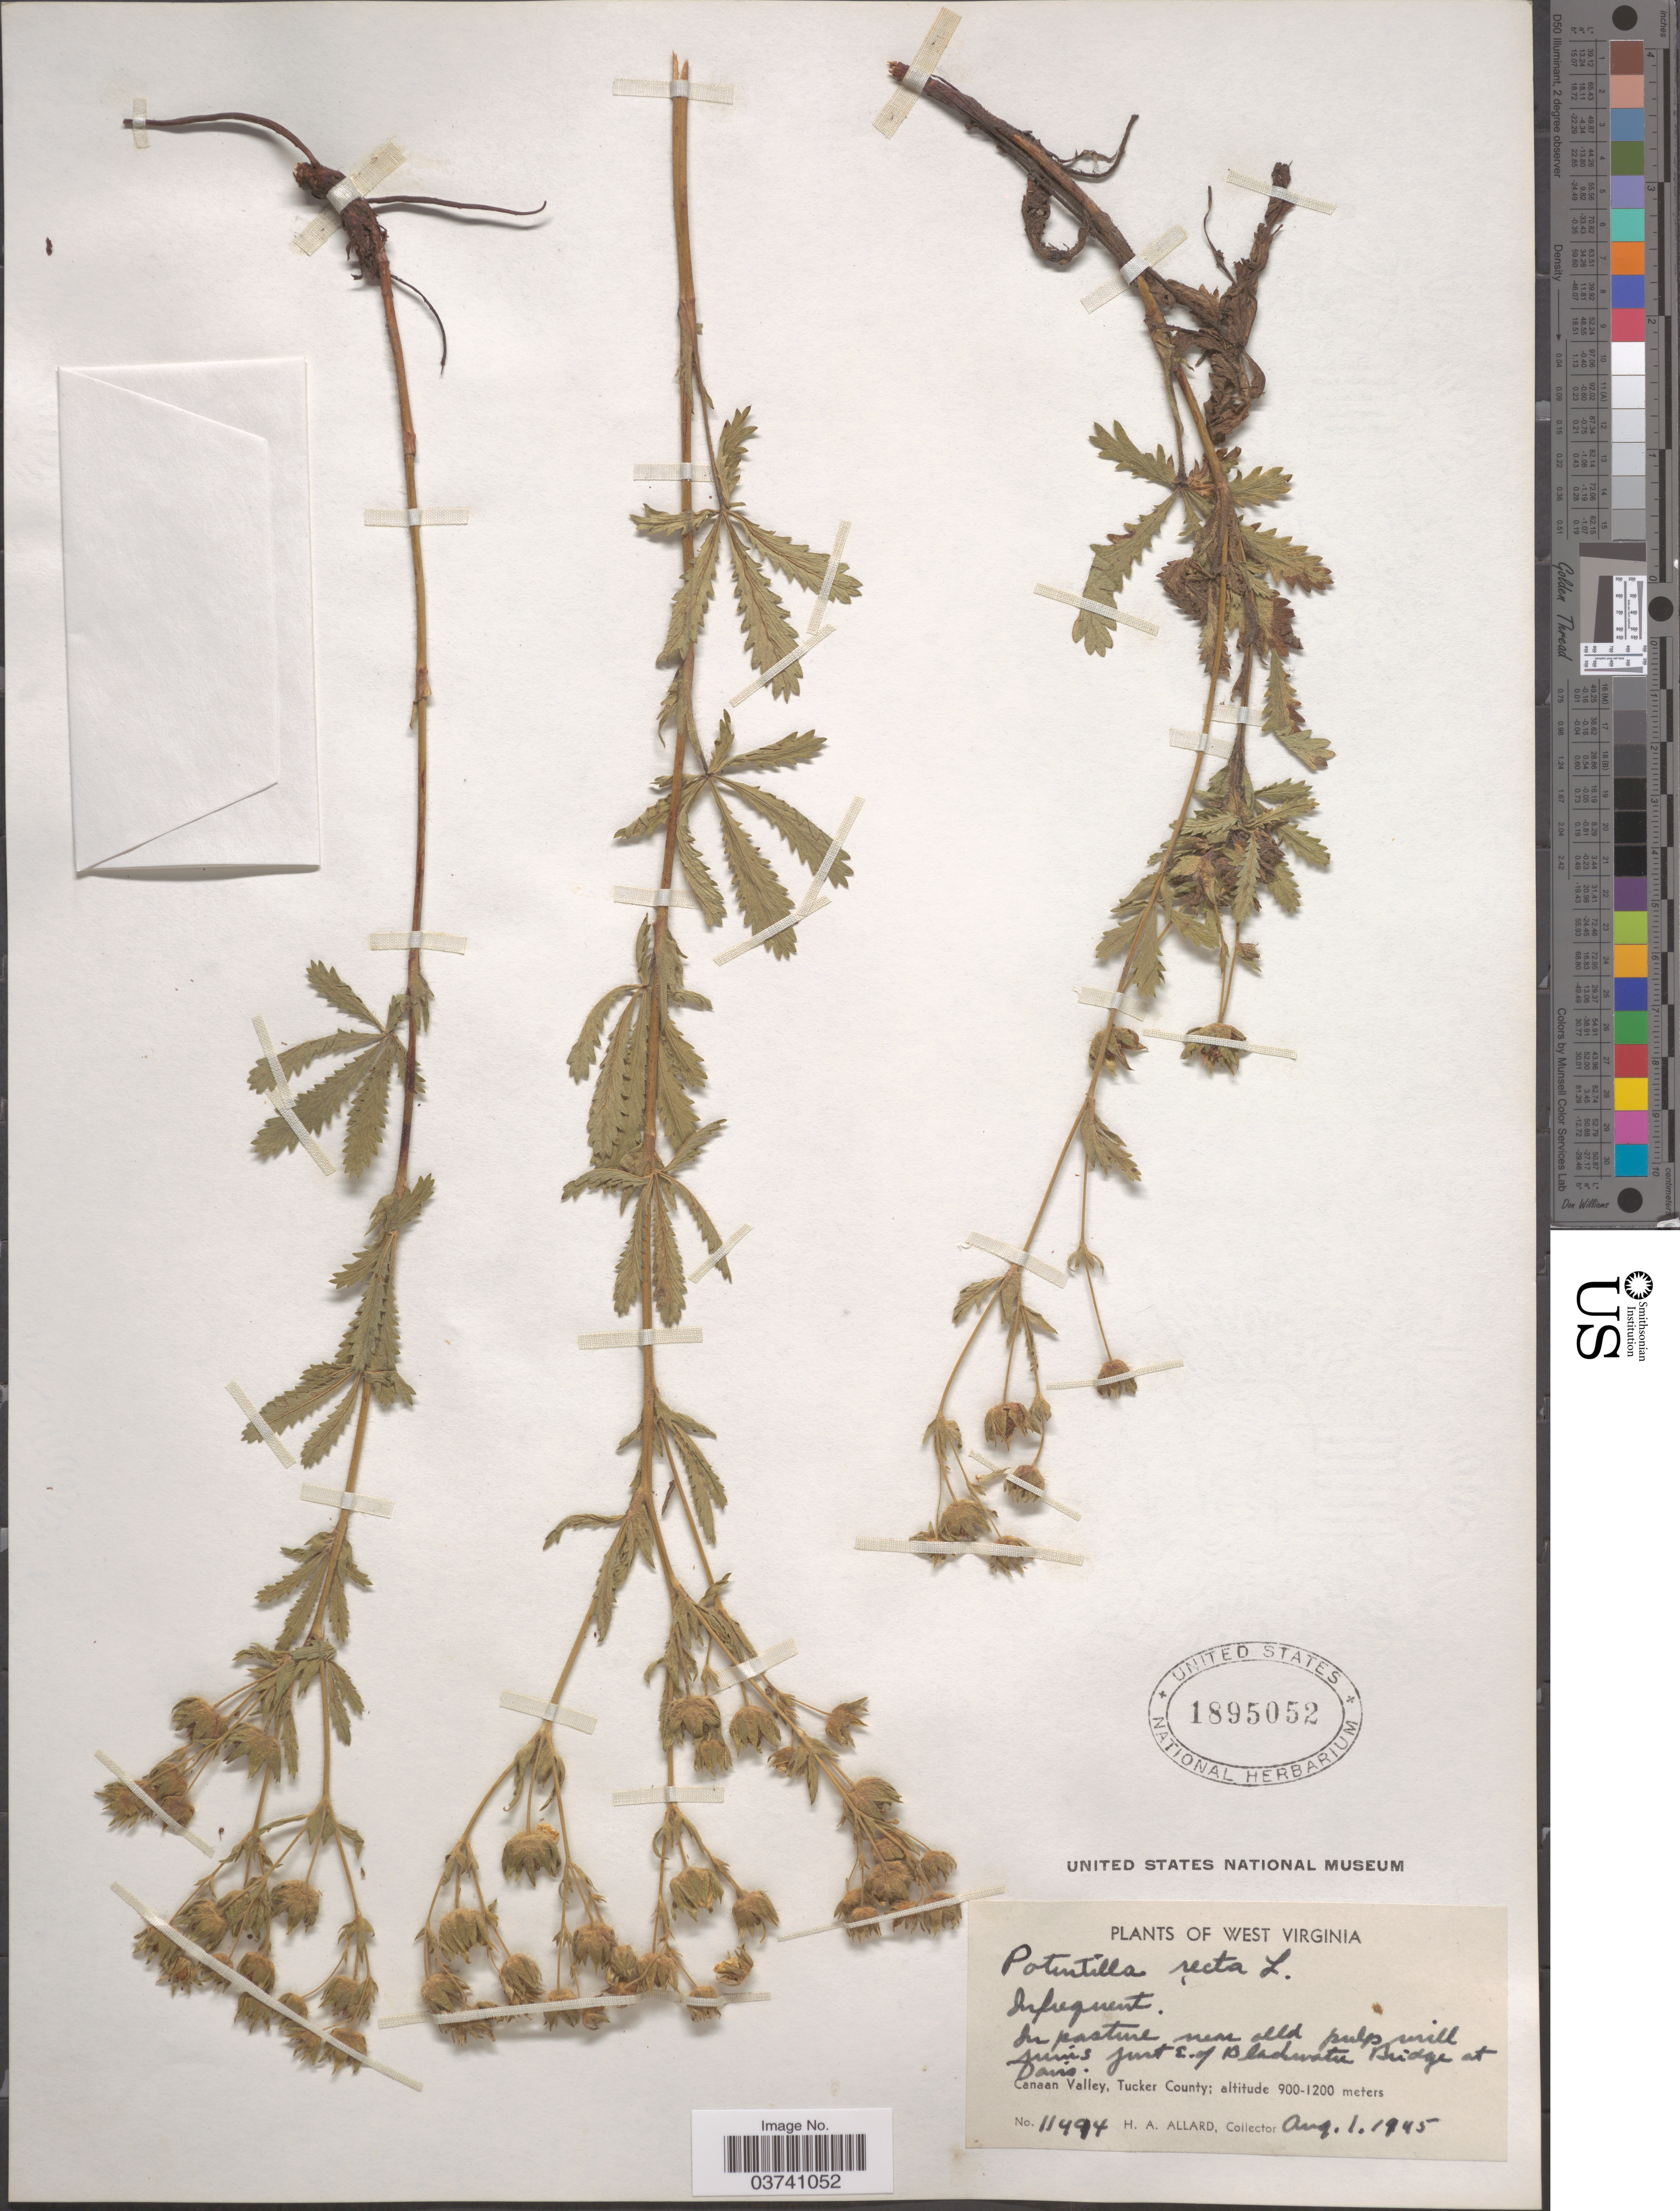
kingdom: Plantae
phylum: Tracheophyta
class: Magnoliopsida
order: Rosales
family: Rosaceae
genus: Potentilla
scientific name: Potentilla recta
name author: L.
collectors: H. A. Allard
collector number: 11414*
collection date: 1945-08-01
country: United States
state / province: West Virginia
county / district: Tucker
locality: In pasture near old pulp mill ruins just E. of Blackwater Bridge at Davis. Canaan Valley, Tucker County.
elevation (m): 900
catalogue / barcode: US 1895052